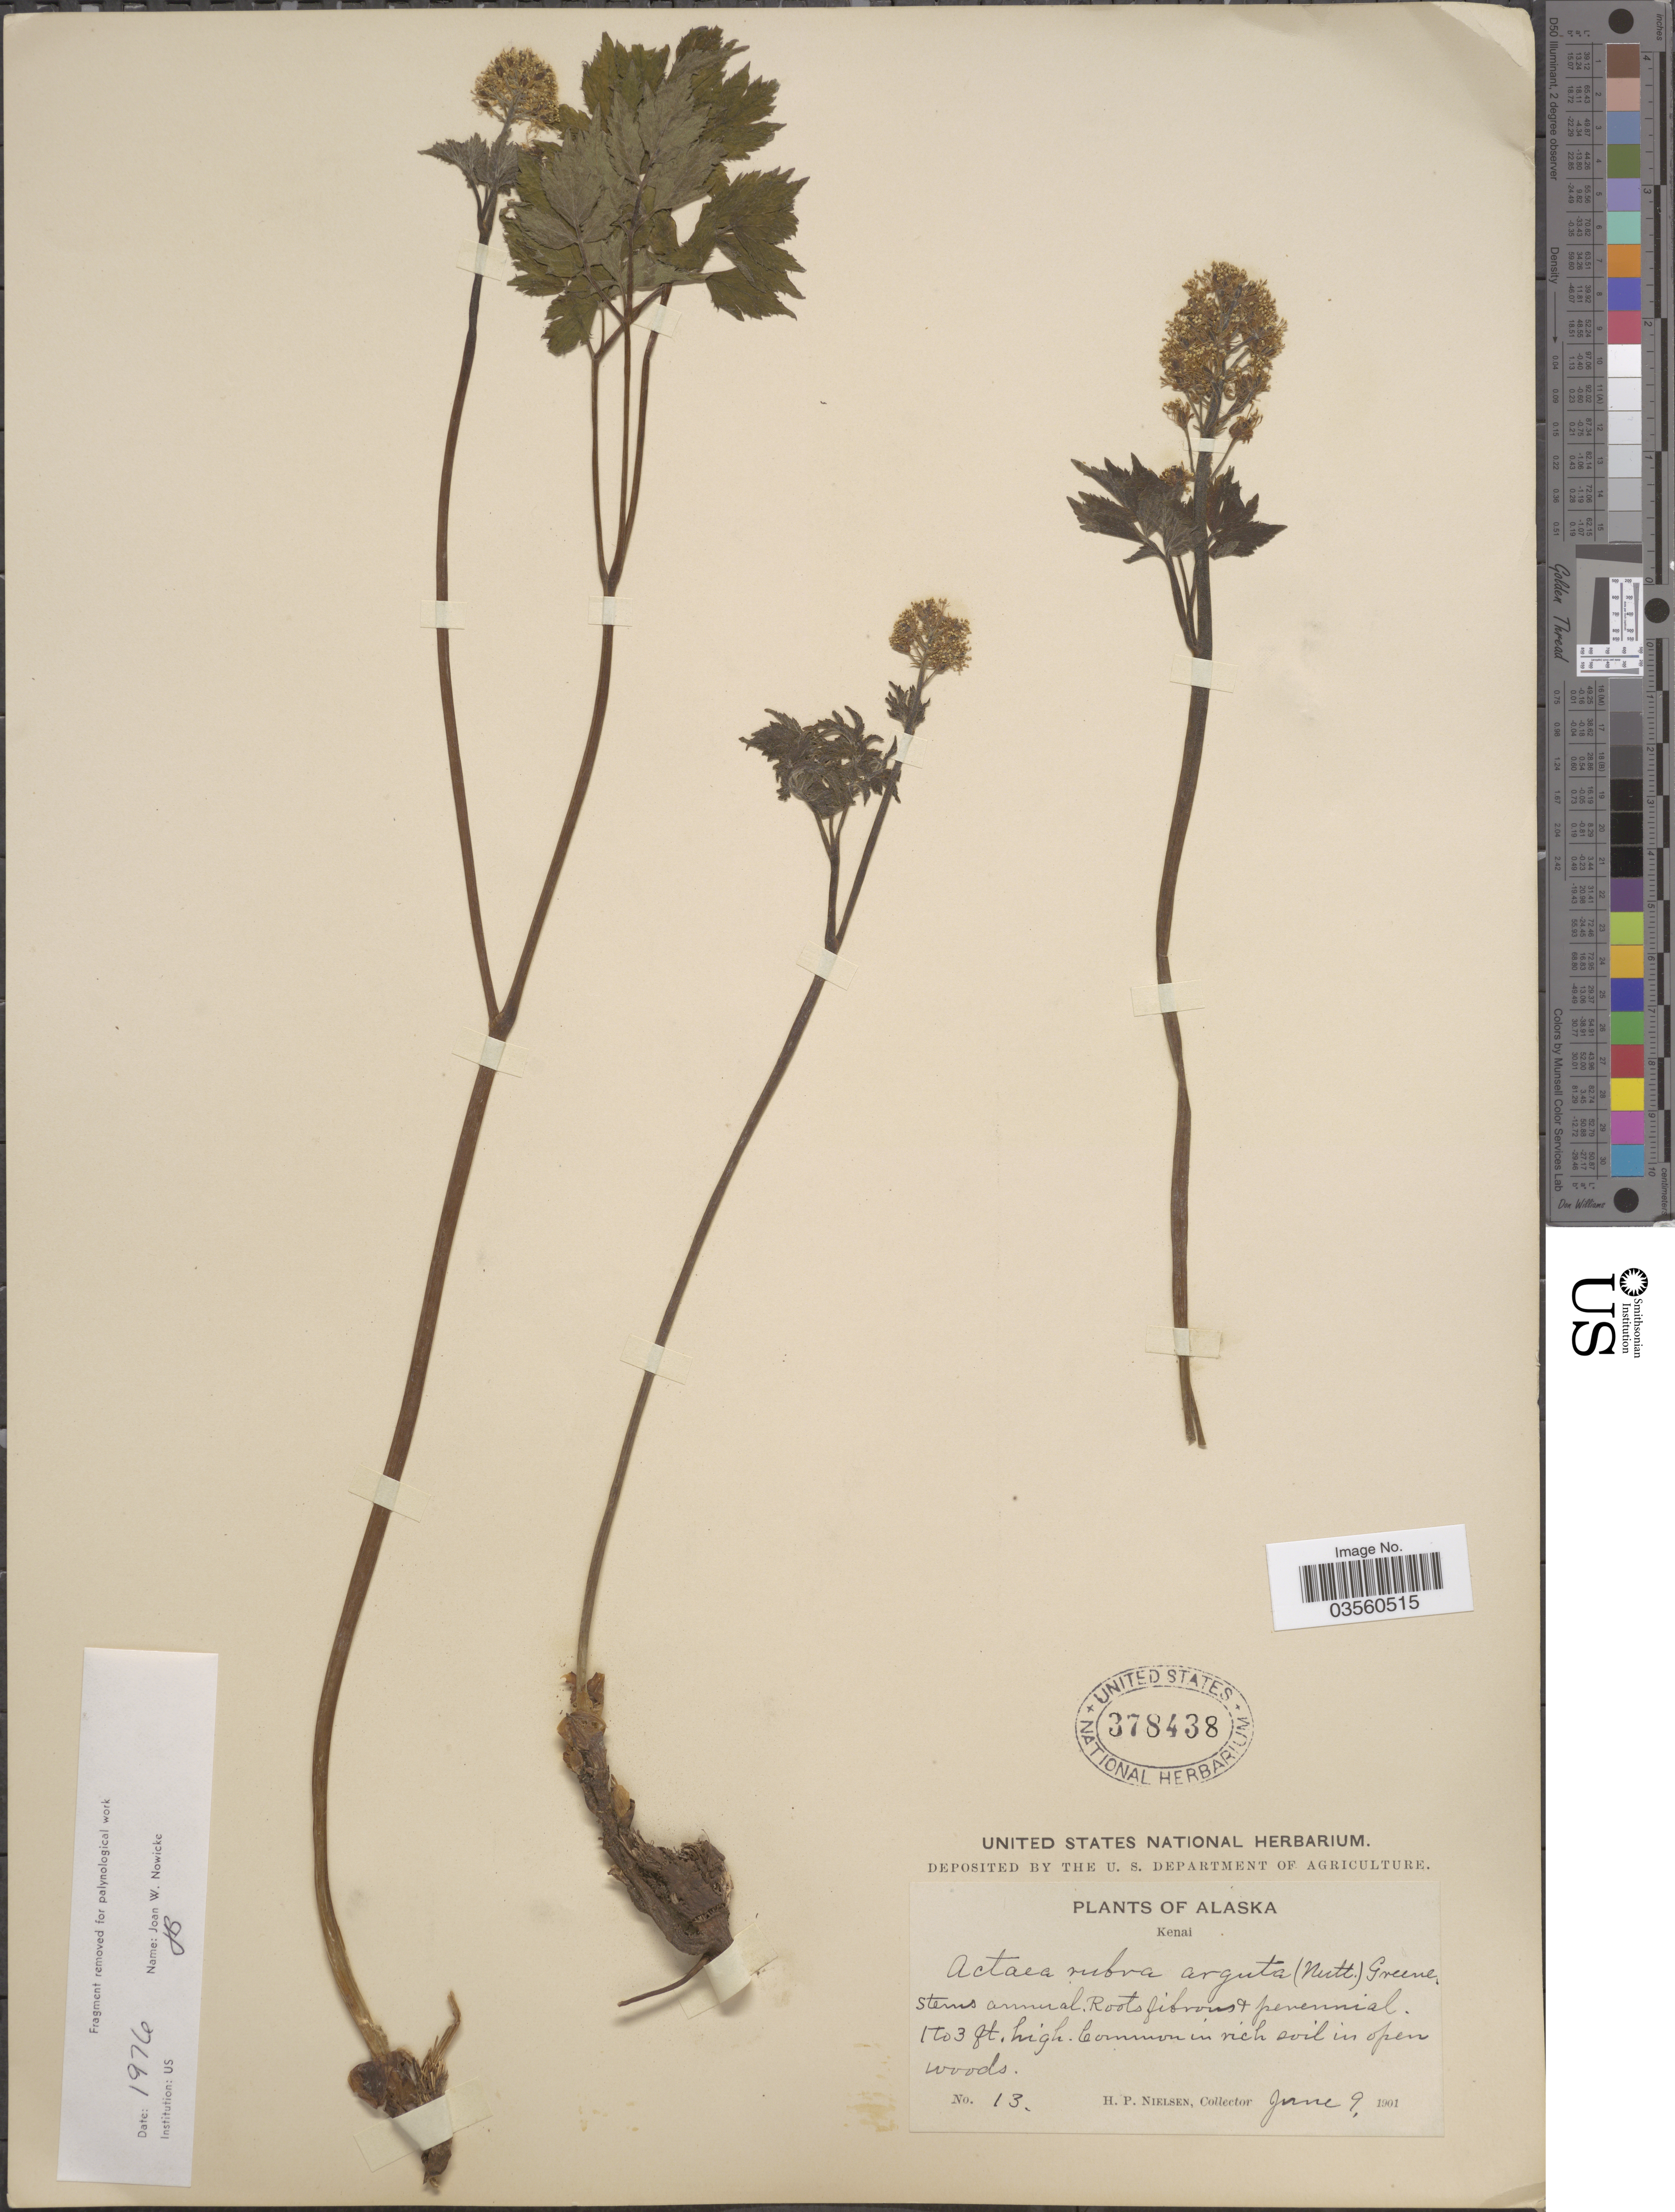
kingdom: Plantae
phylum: Tracheophyta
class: Magnoliopsida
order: Ranunculales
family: Ranunculaceae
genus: Actaea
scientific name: Actaea rubra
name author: (Aiton) Willd.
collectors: H. P. Nielsen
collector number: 13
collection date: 1901-06-09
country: United States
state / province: Alaska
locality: Kenai.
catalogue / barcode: US 378438